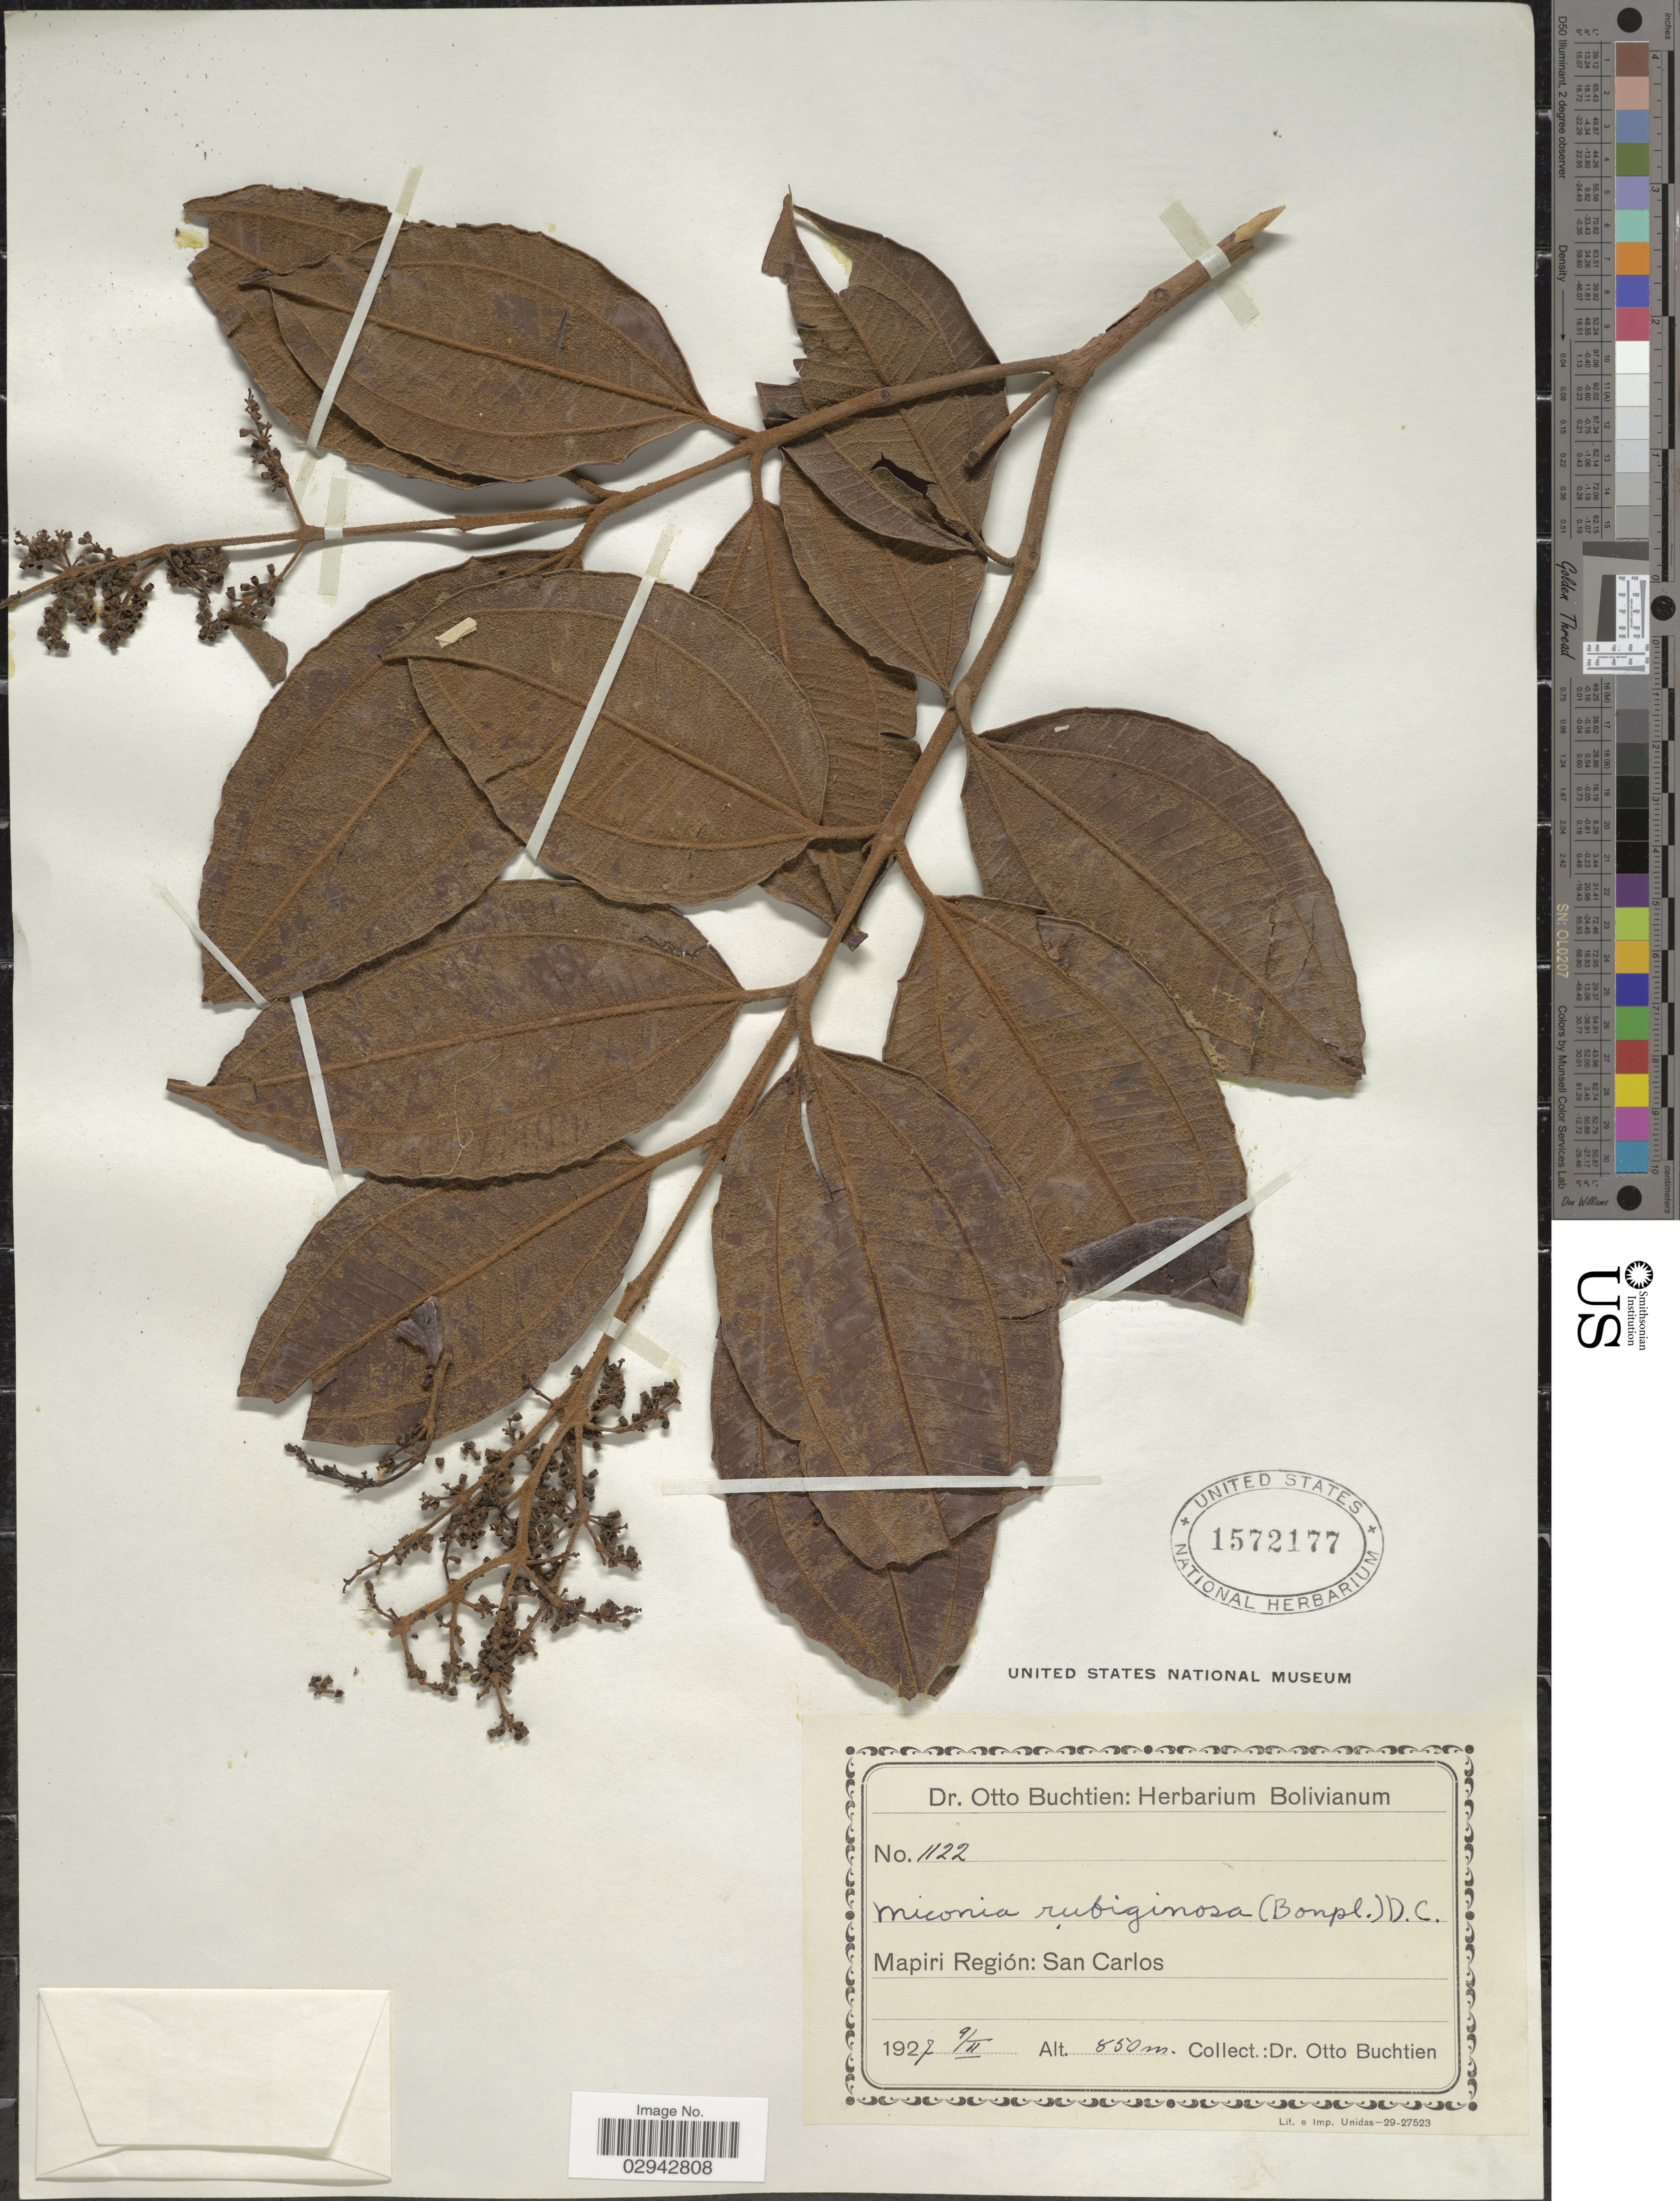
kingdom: Plantae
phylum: Tracheophyta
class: Magnoliopsida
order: Myrtales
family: Melastomataceae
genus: Miconia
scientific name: Miconia rubiginosa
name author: (Bonpl.) DC.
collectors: O. Buchtien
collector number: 1122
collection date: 1927-02-09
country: Bolivia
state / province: La Paz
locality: Mapiri Región: San Carlos.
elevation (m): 850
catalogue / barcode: US 1572177